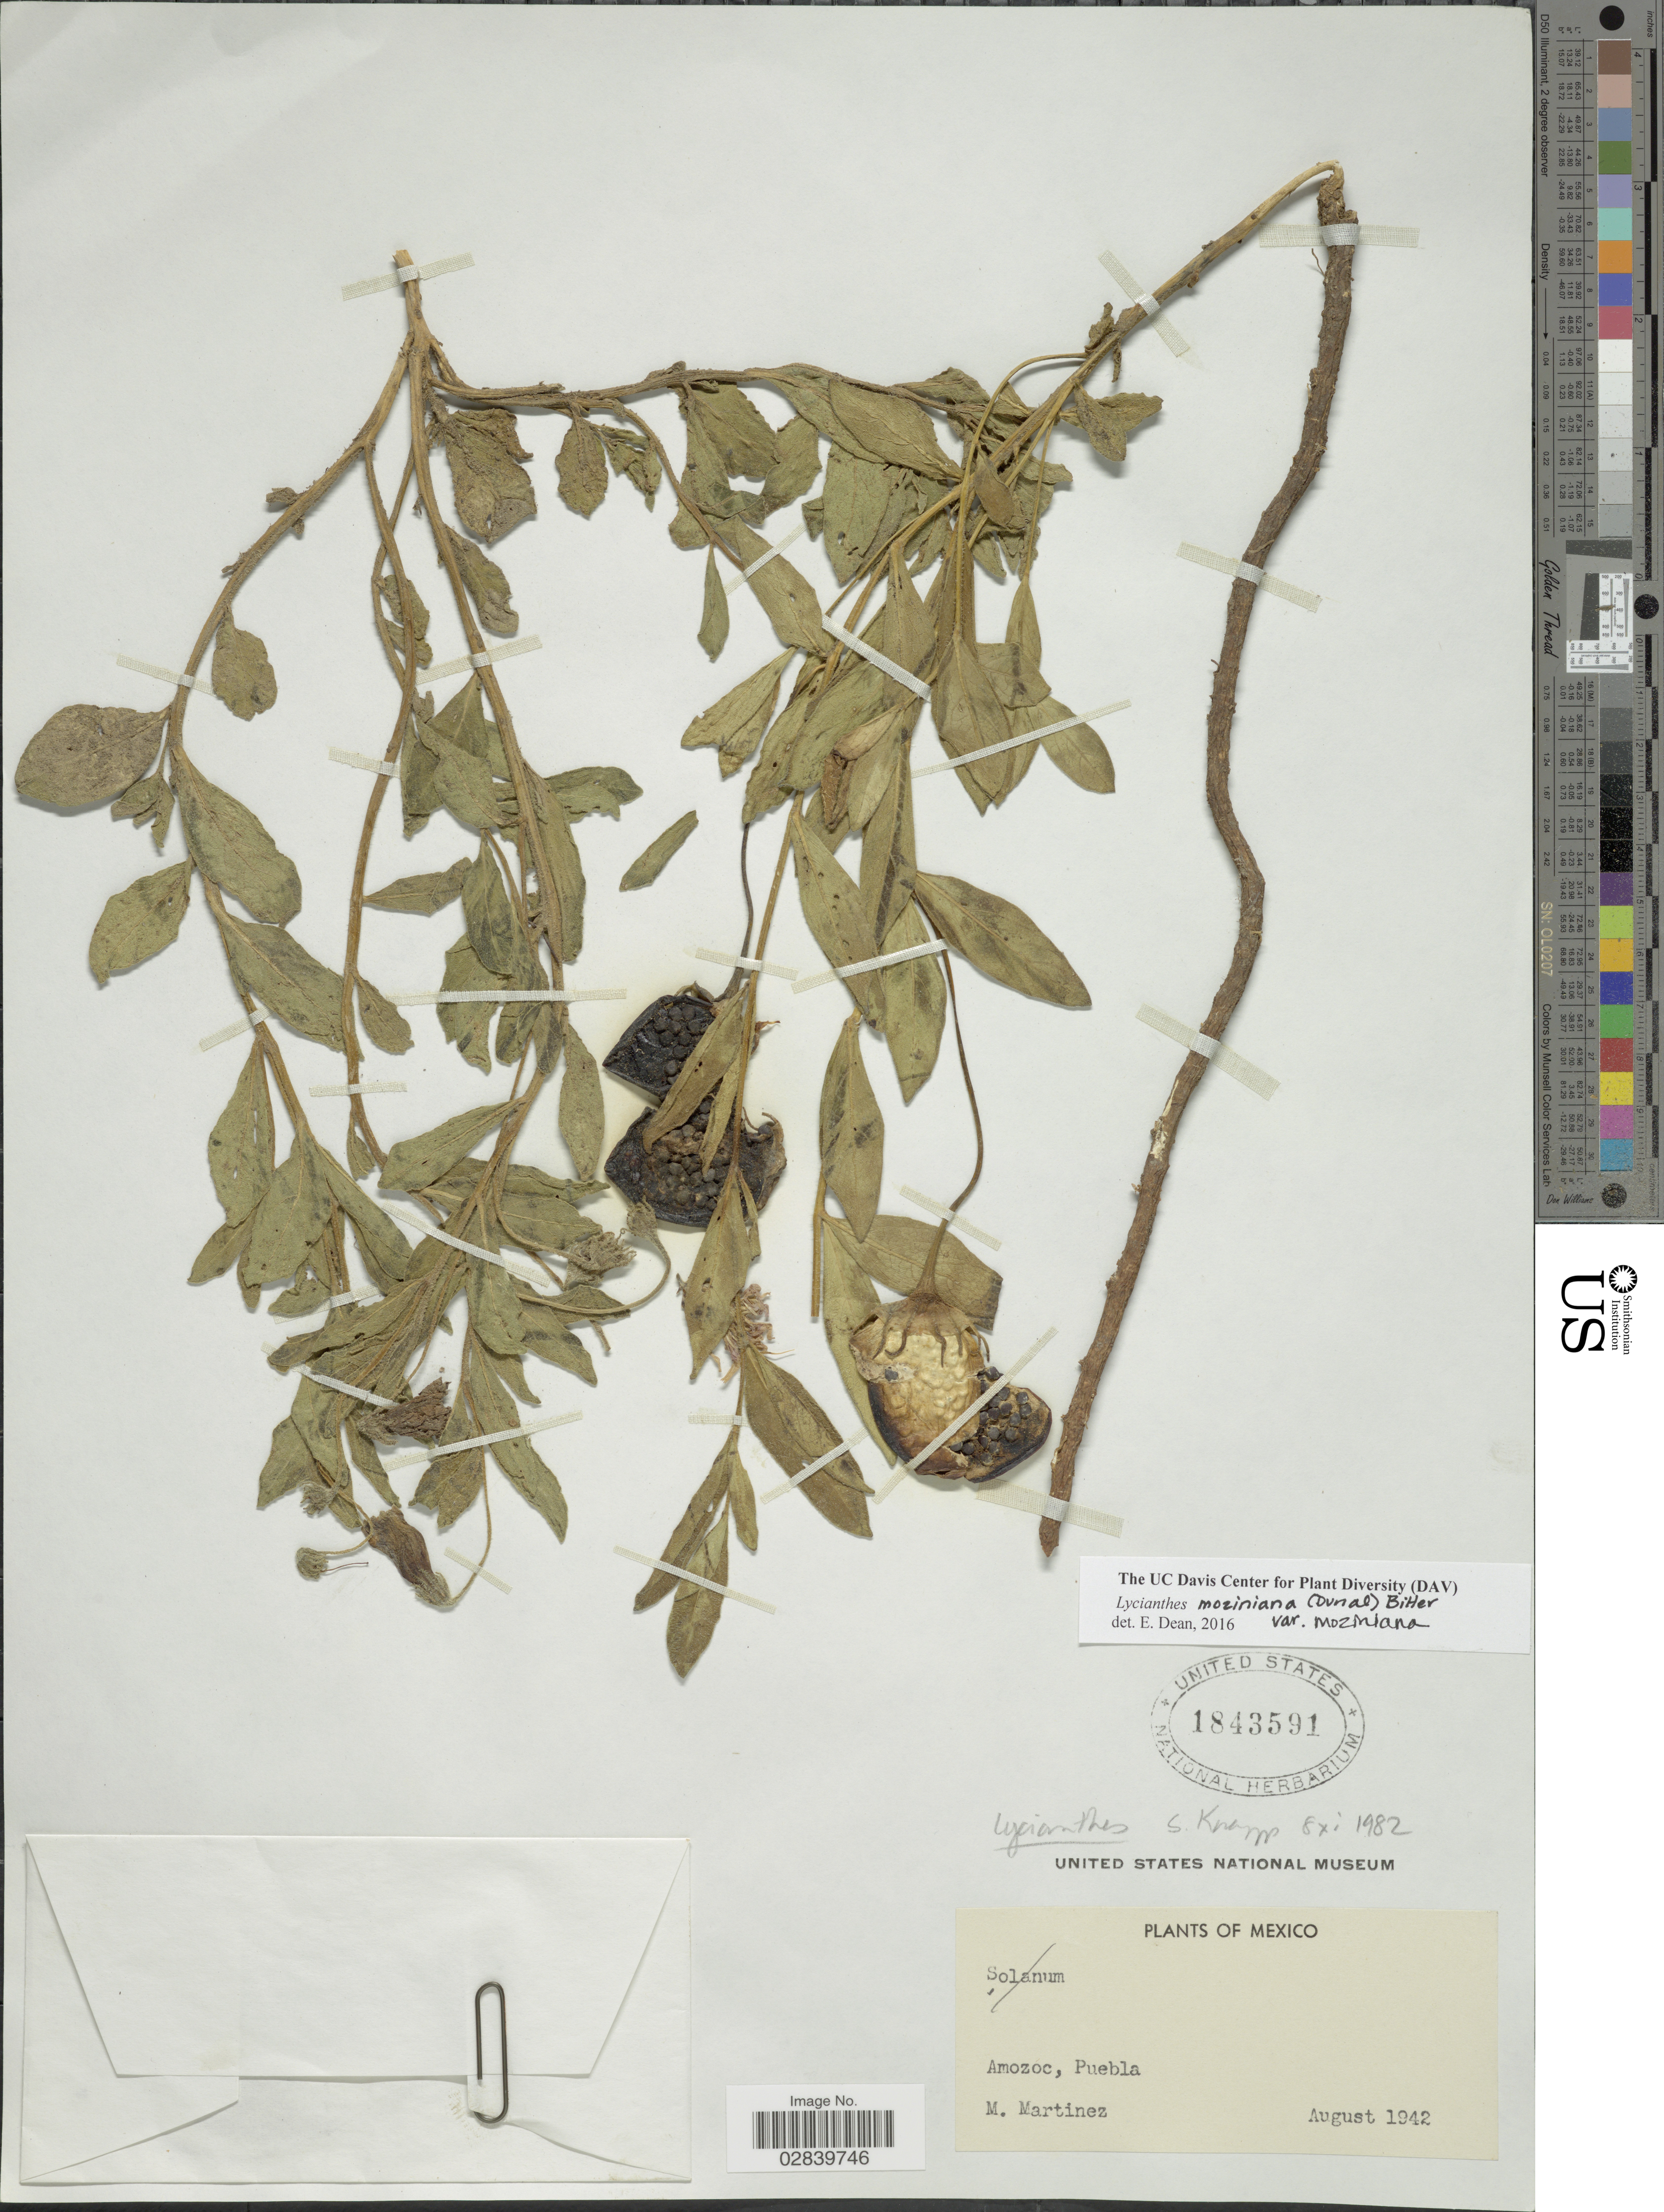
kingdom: Plantae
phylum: Tracheophyta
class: Magnoliopsida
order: Solanales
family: Solanaceae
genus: Lycianthes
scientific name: Lycianthes moziniana var. oaxacana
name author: E. Dean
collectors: M. Martinez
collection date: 1942-08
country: Mexico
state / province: Puebla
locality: Amozoc.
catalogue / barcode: US 1843591